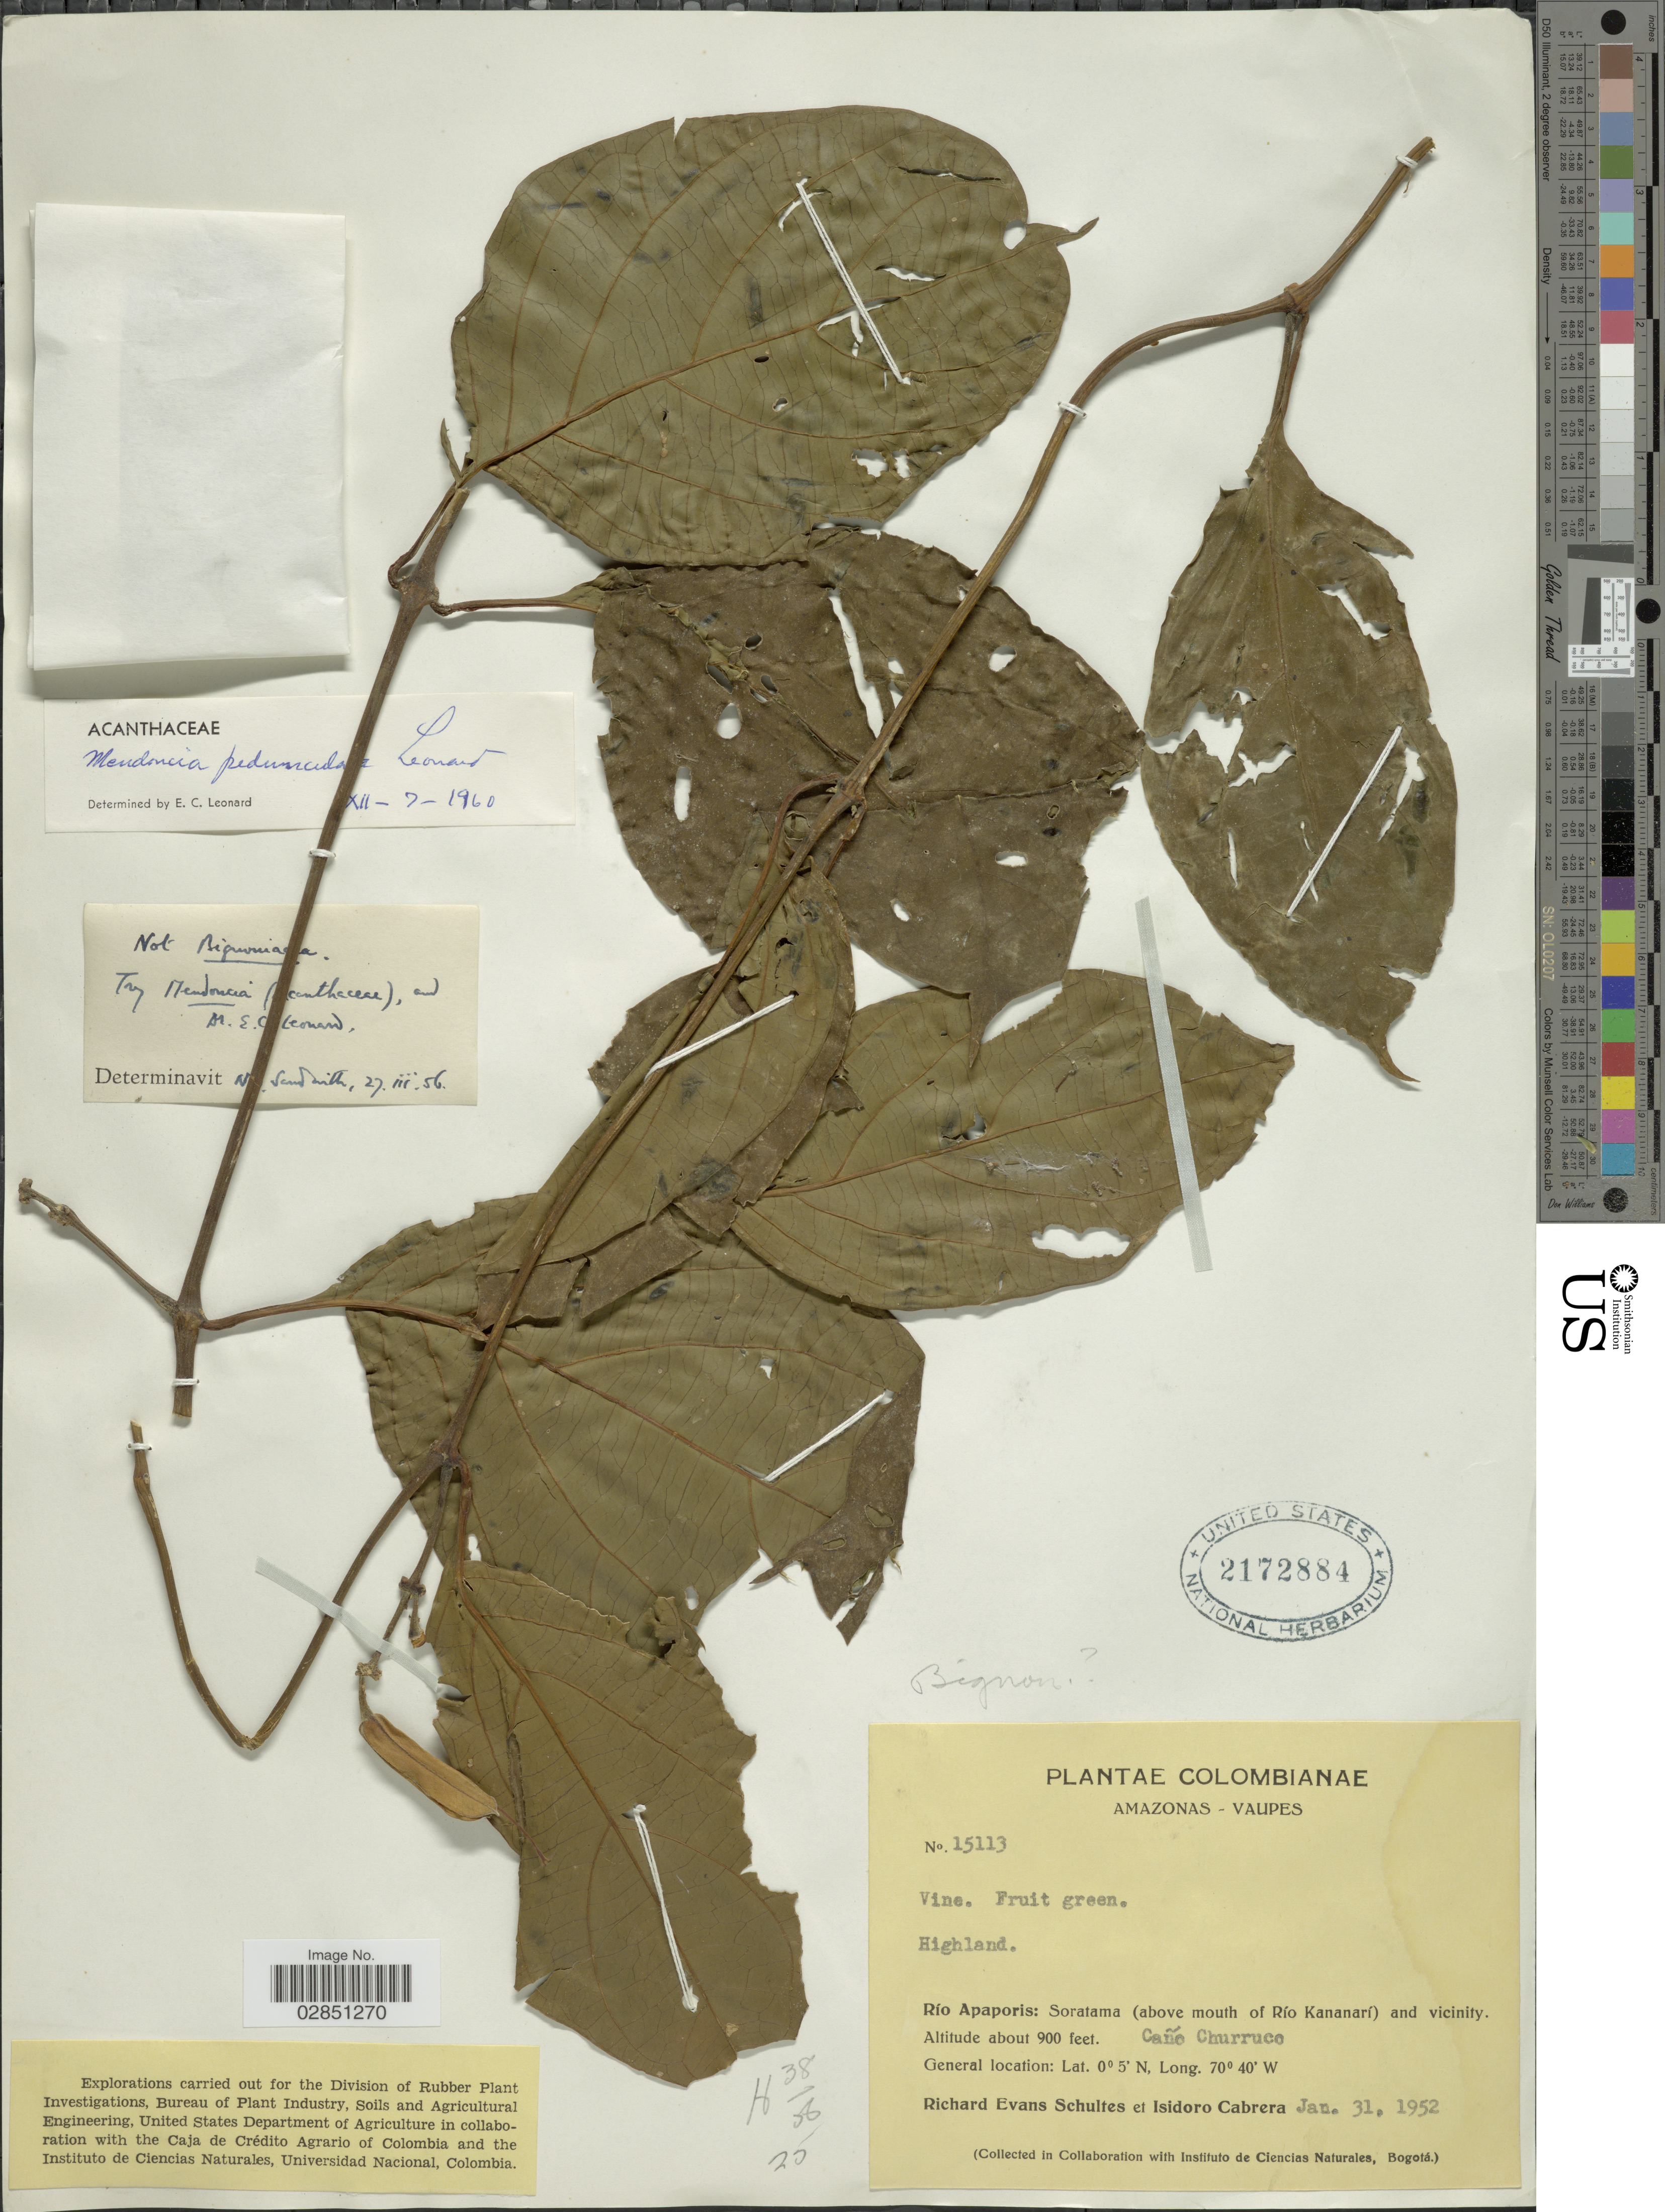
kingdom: Plantae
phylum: Tracheophyta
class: Magnoliopsida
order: Lamiales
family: Acanthaceae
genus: Mendoncia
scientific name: Mendoncia pedunculata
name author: Leonard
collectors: R. E. Schultes & I. Cabrera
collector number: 15113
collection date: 1952-01-31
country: Colombia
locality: Amazonas - Vaupes. Río Apaporis: Soratama (above mouth of Río Kananarí) and vicinity. Caño Churruco.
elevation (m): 274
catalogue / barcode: US 2172884